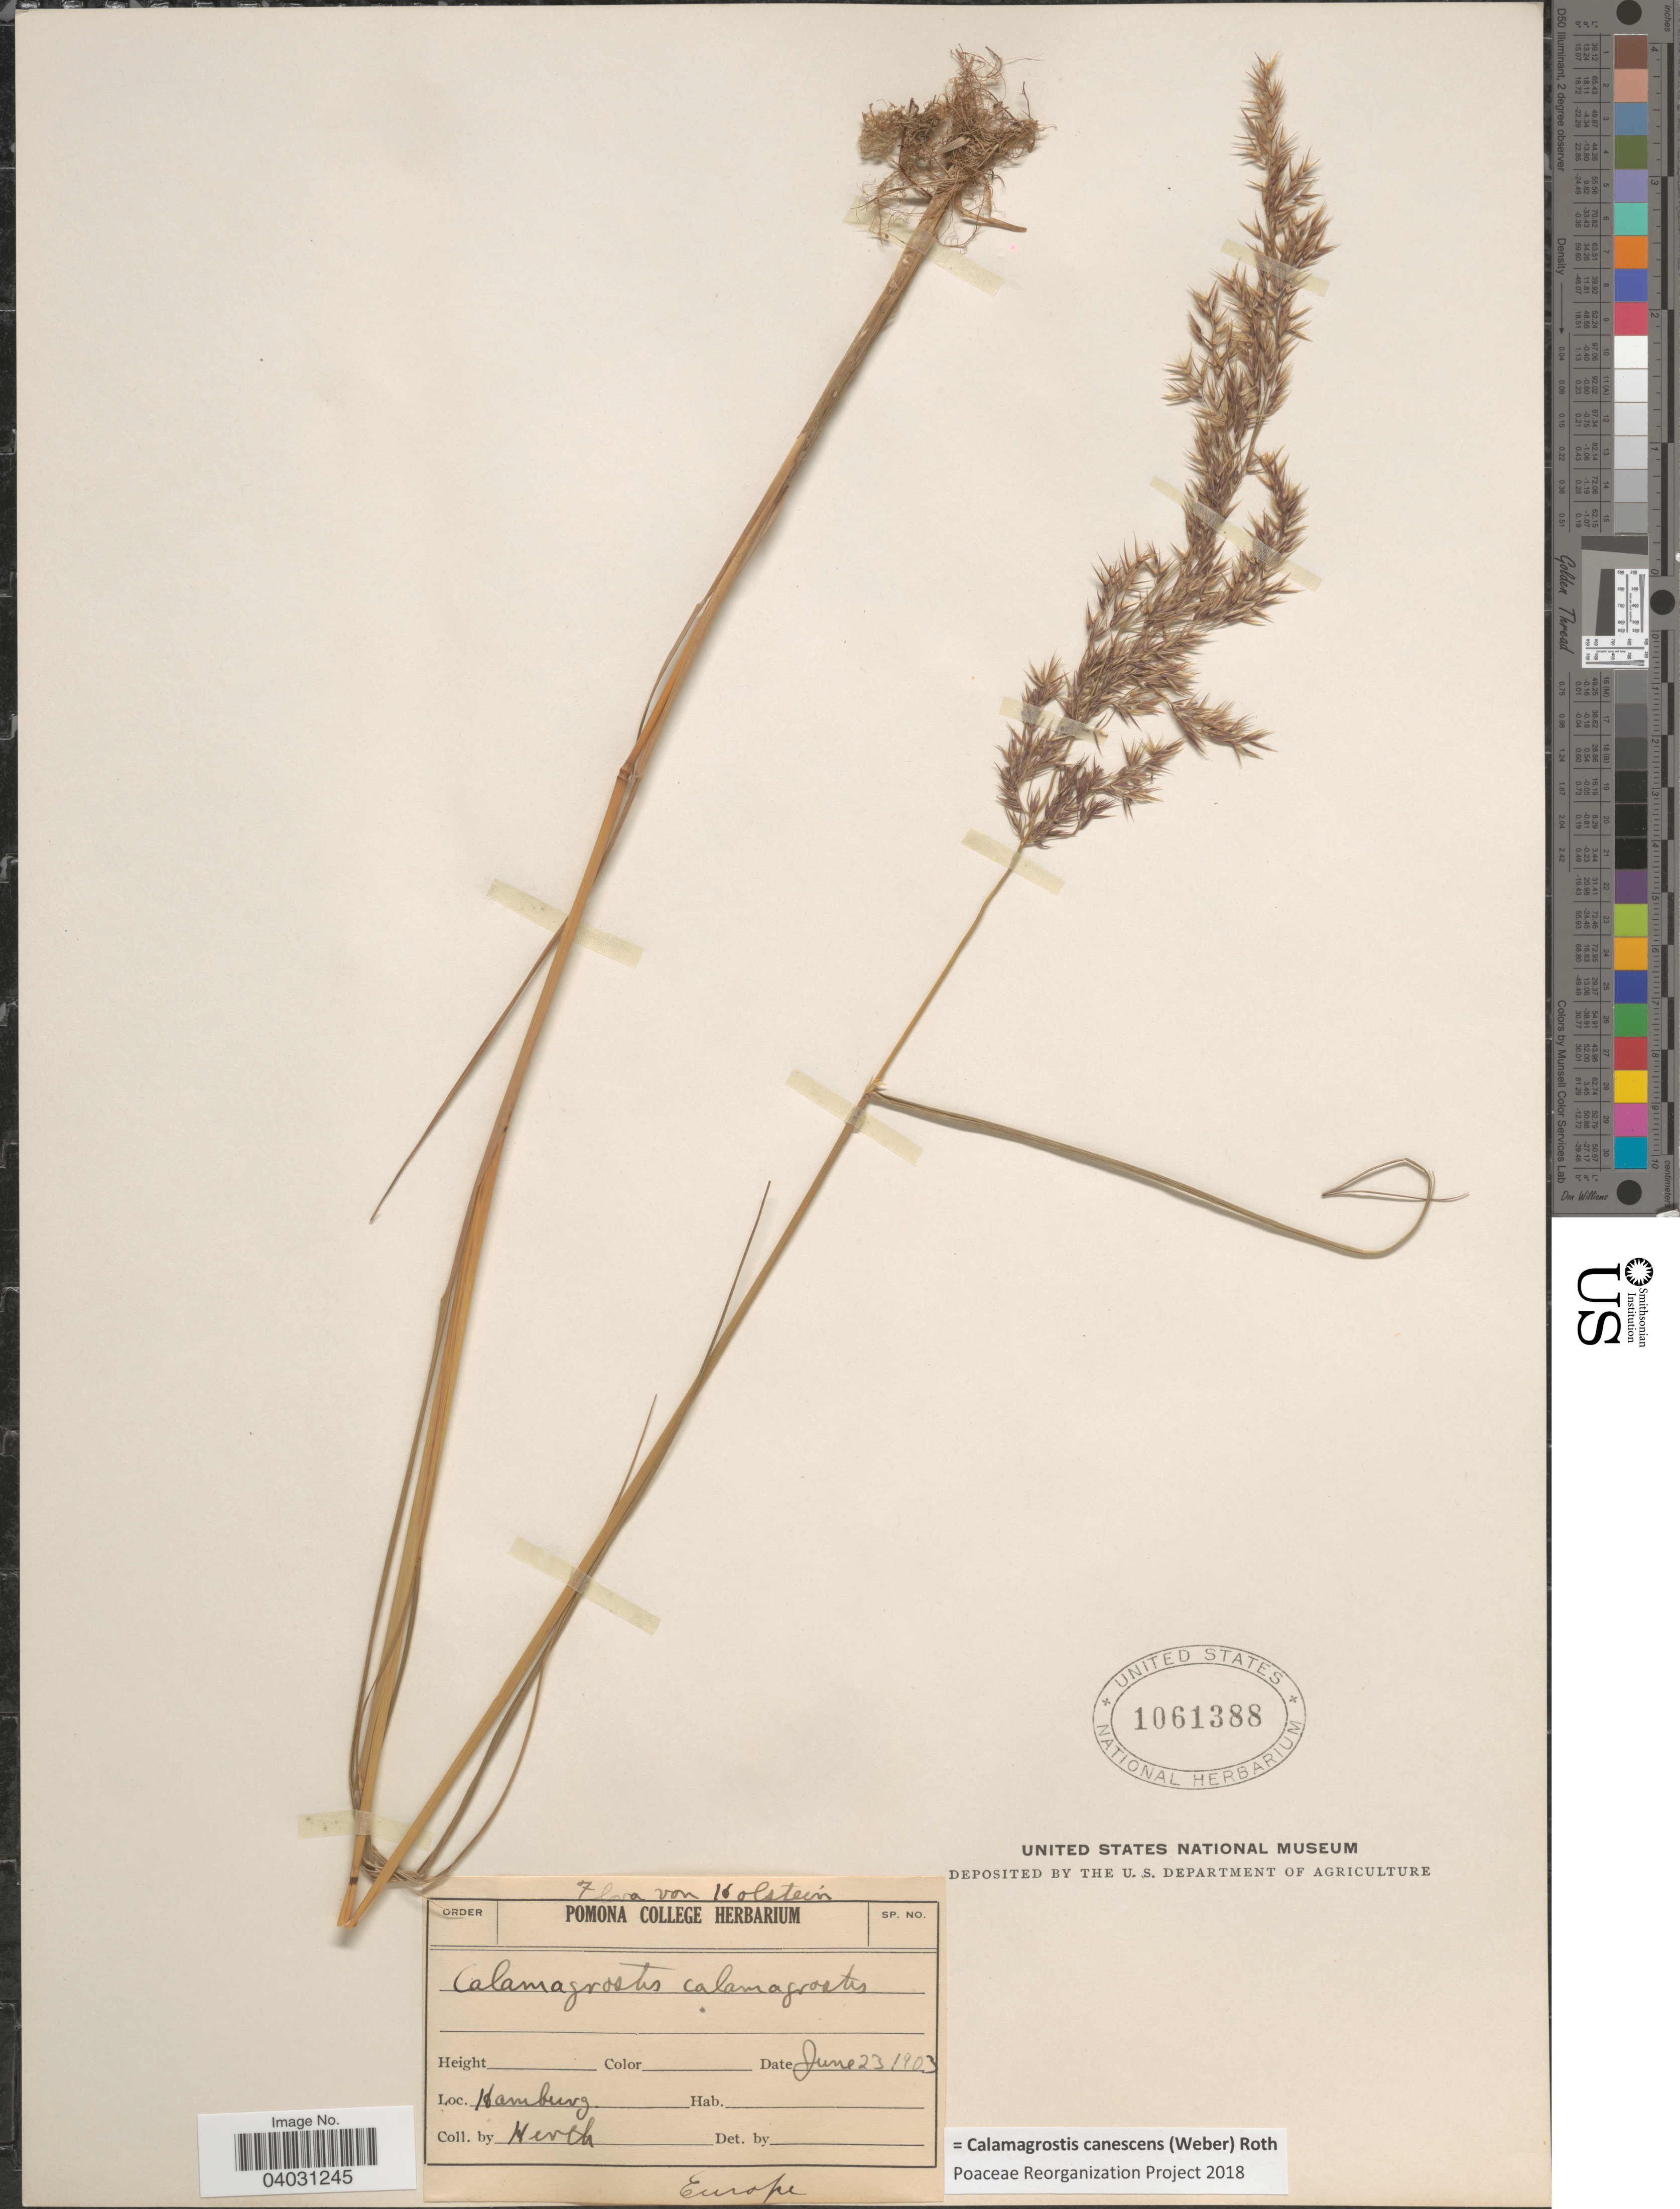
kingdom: Plantae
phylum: Tracheophyta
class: Liliopsida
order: Poales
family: Poaceae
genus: Calamagrostis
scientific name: Calamagrostis canescens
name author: (G.H. Weber) Roth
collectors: Herth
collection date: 1903-06-23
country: Germany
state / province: Hamburg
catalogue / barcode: US 1061388